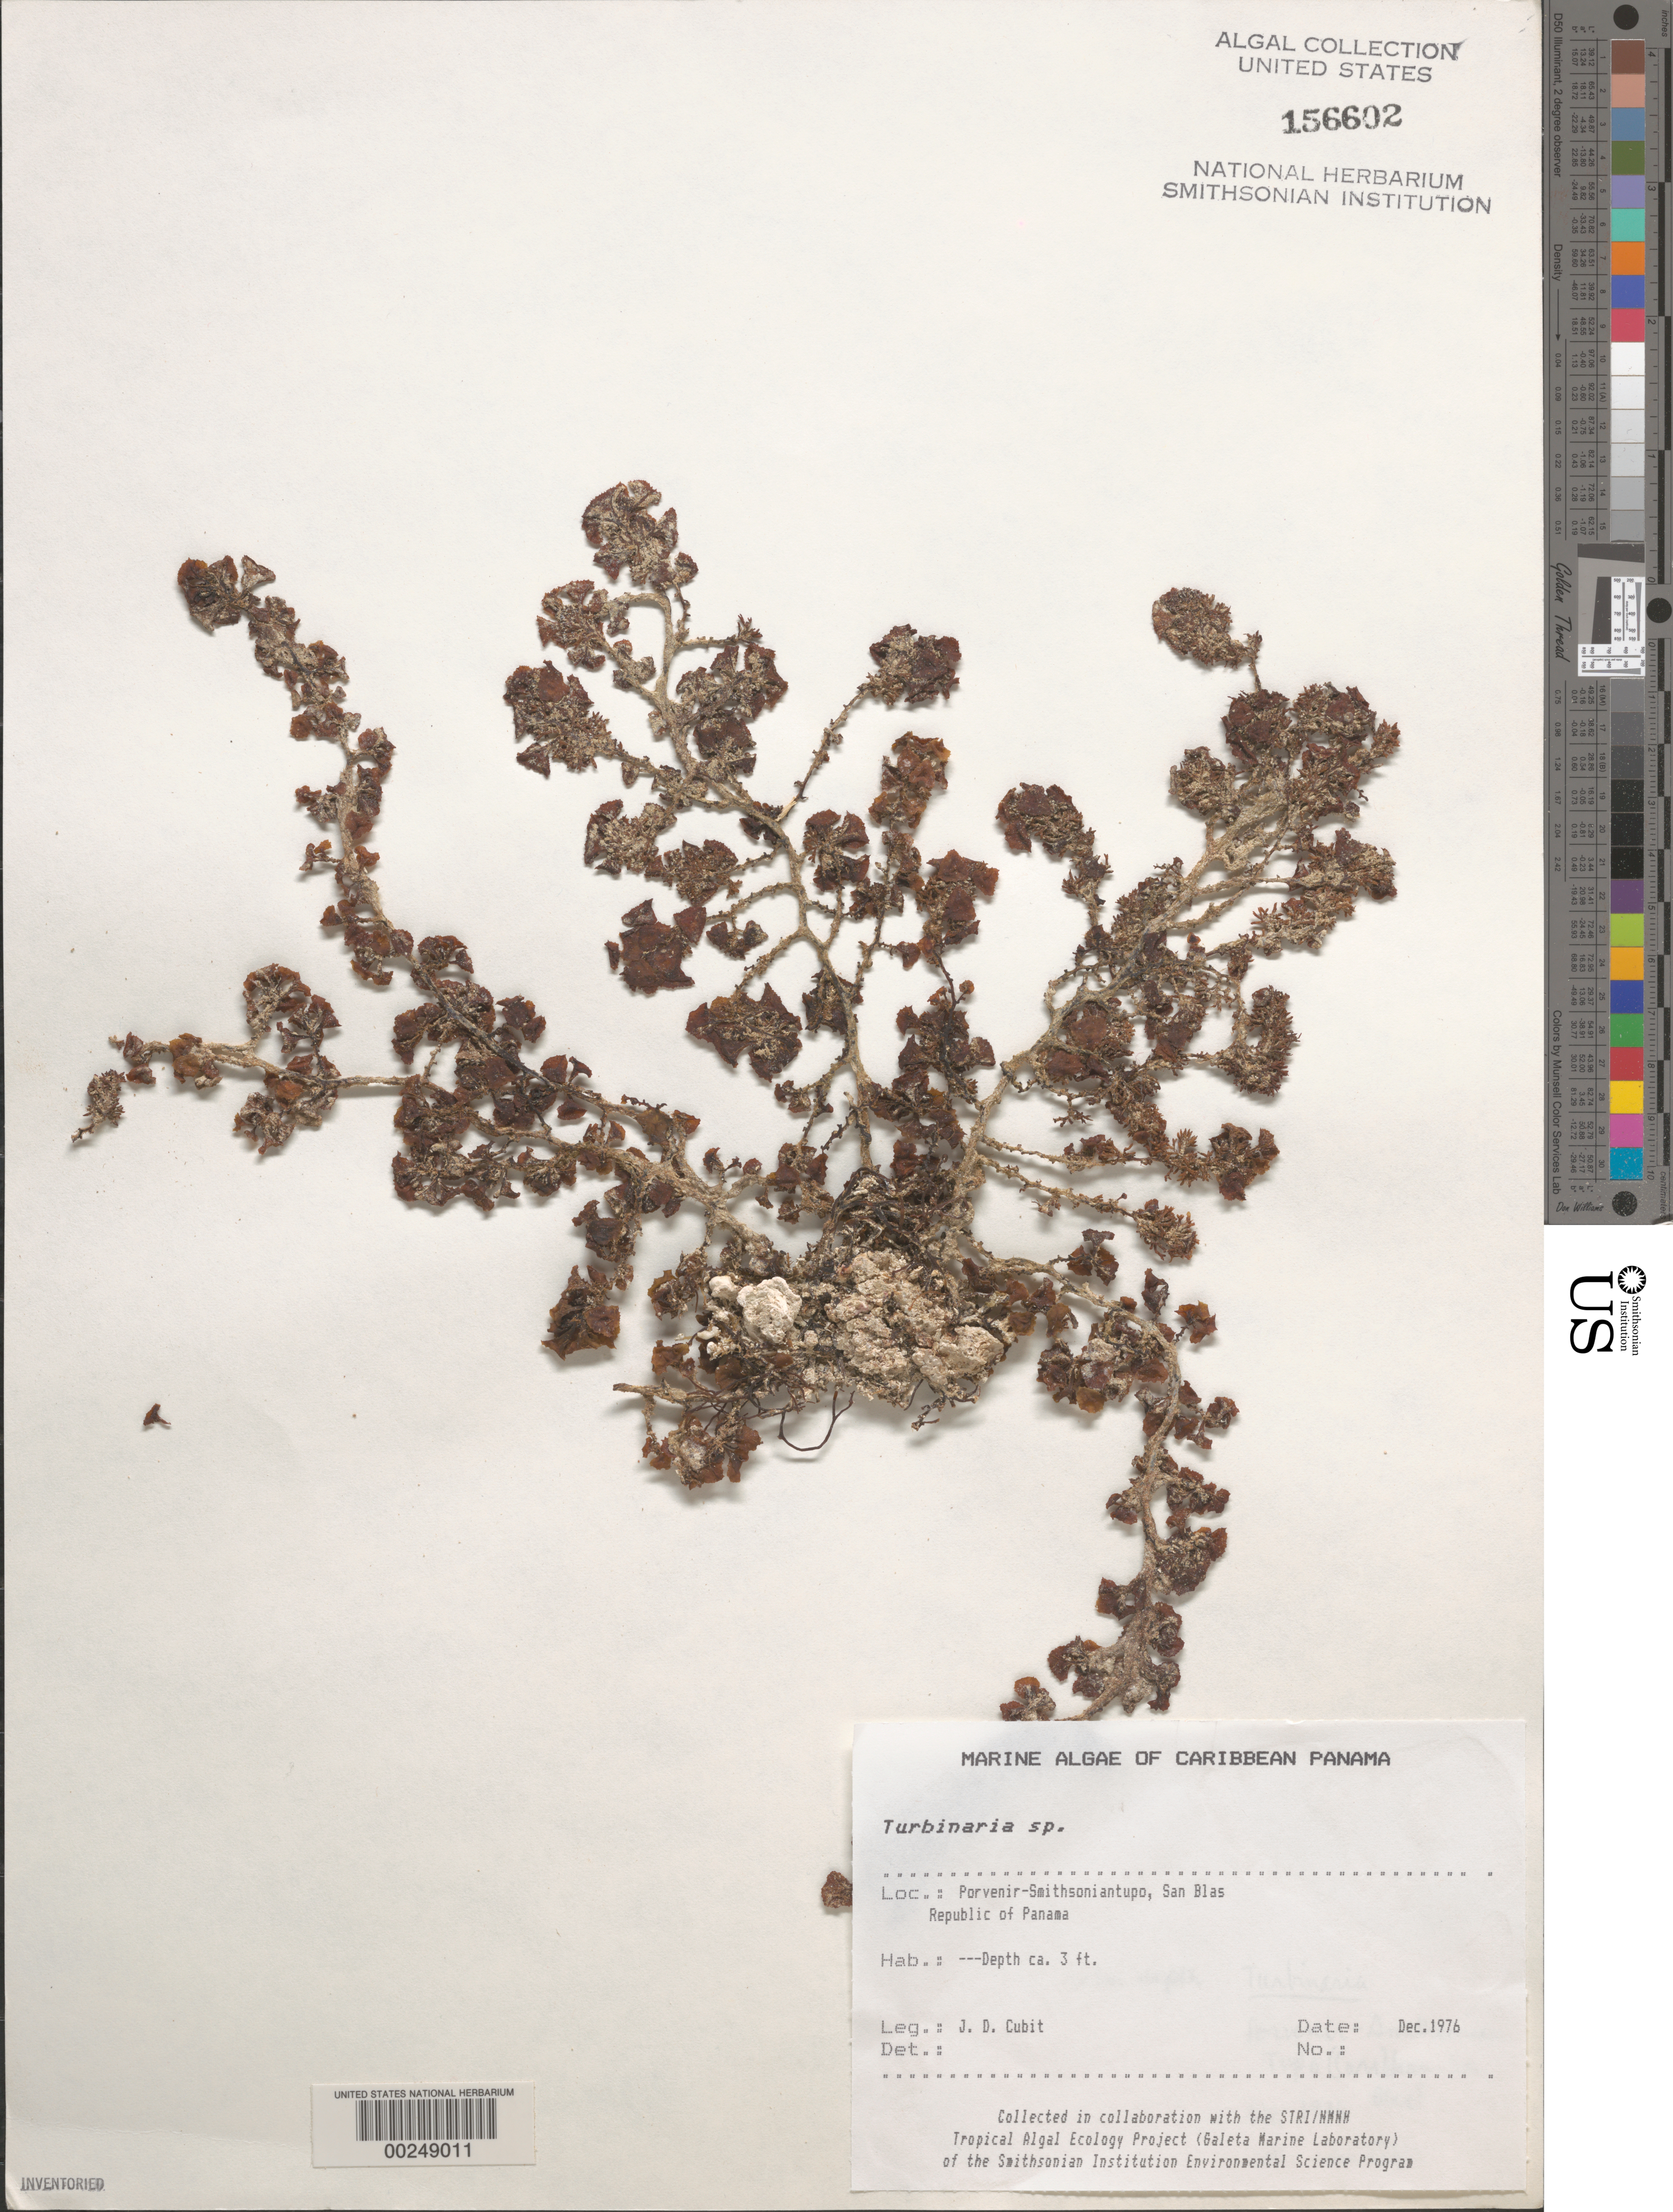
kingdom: Chromista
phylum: Ochrophyta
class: Phaeophyceae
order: Fucales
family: Sargassaceae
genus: Turbinaria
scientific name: Turbinaria sp.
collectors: J. Cubit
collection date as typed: Dec 1976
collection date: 1976-12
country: Panama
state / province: Kuna Yala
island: Porvenir / Smithsoniantupo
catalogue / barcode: US 156602